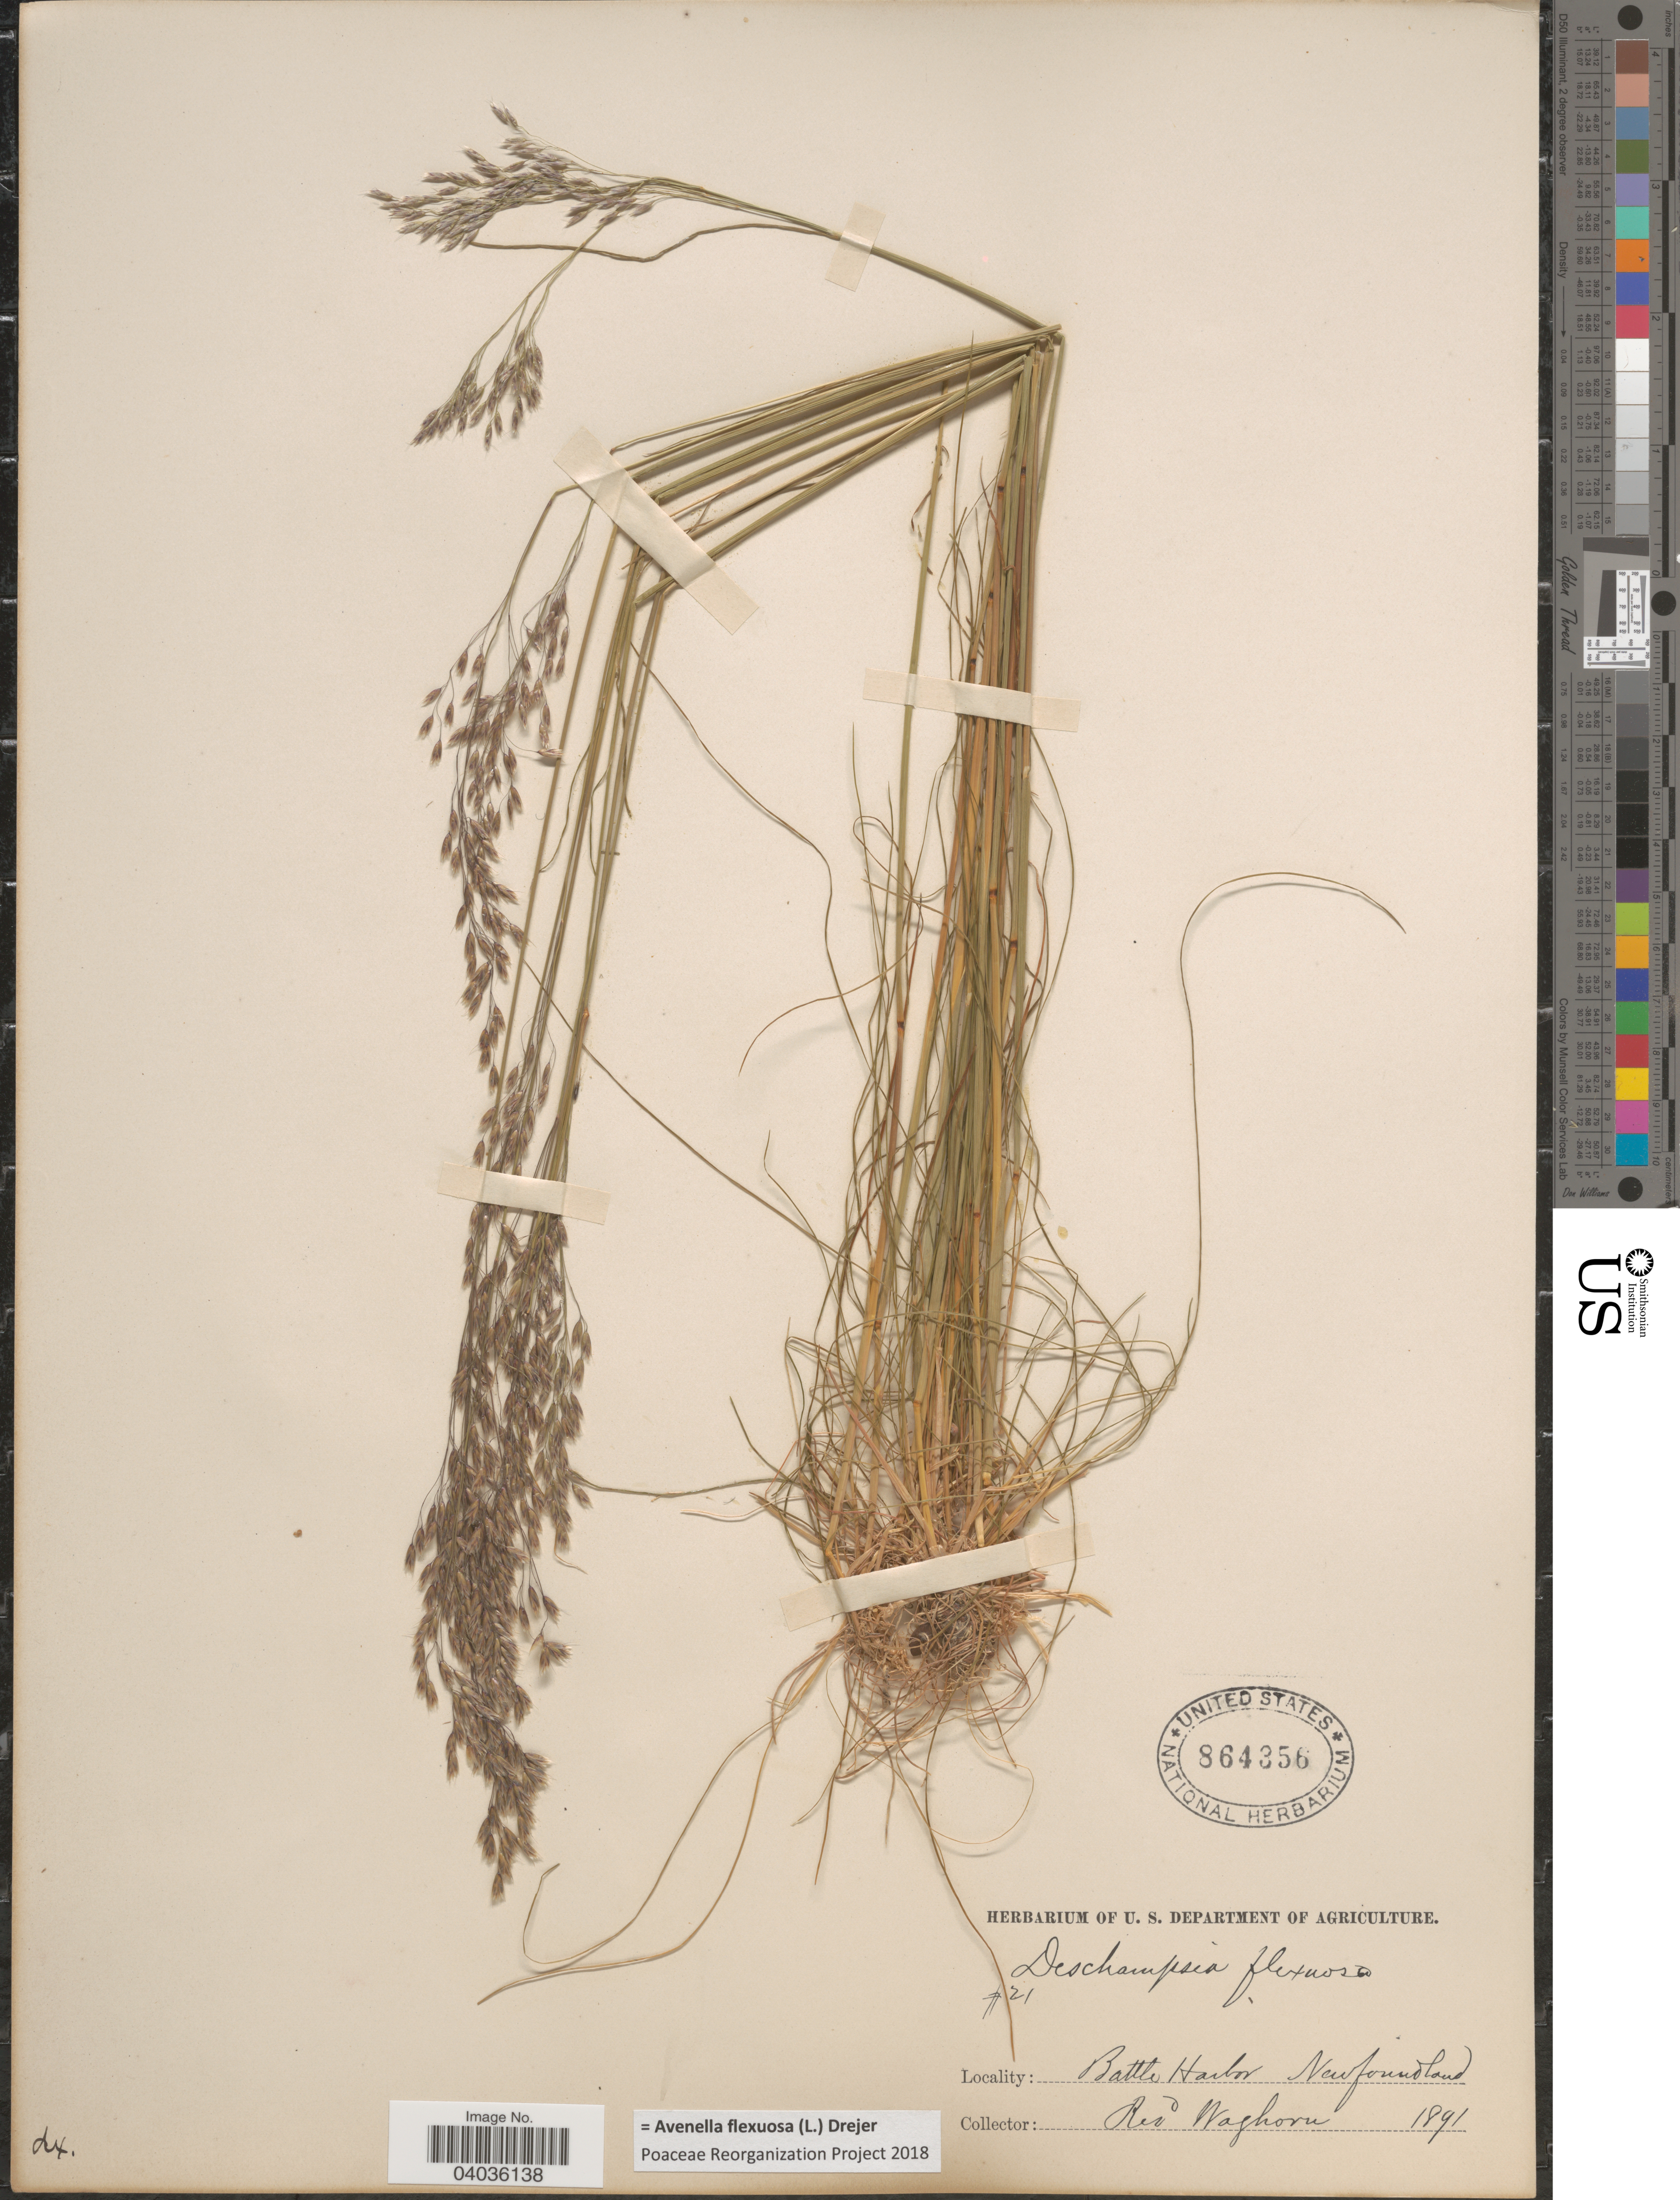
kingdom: Plantae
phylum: Tracheophyta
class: Liliopsida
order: Poales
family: Poaceae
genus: Avenella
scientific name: Avenella flexuosa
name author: (L.) Drejer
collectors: Waghorn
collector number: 21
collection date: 1891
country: Canada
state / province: Newfoundland and Labrador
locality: Battle Harbor.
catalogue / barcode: US 864356